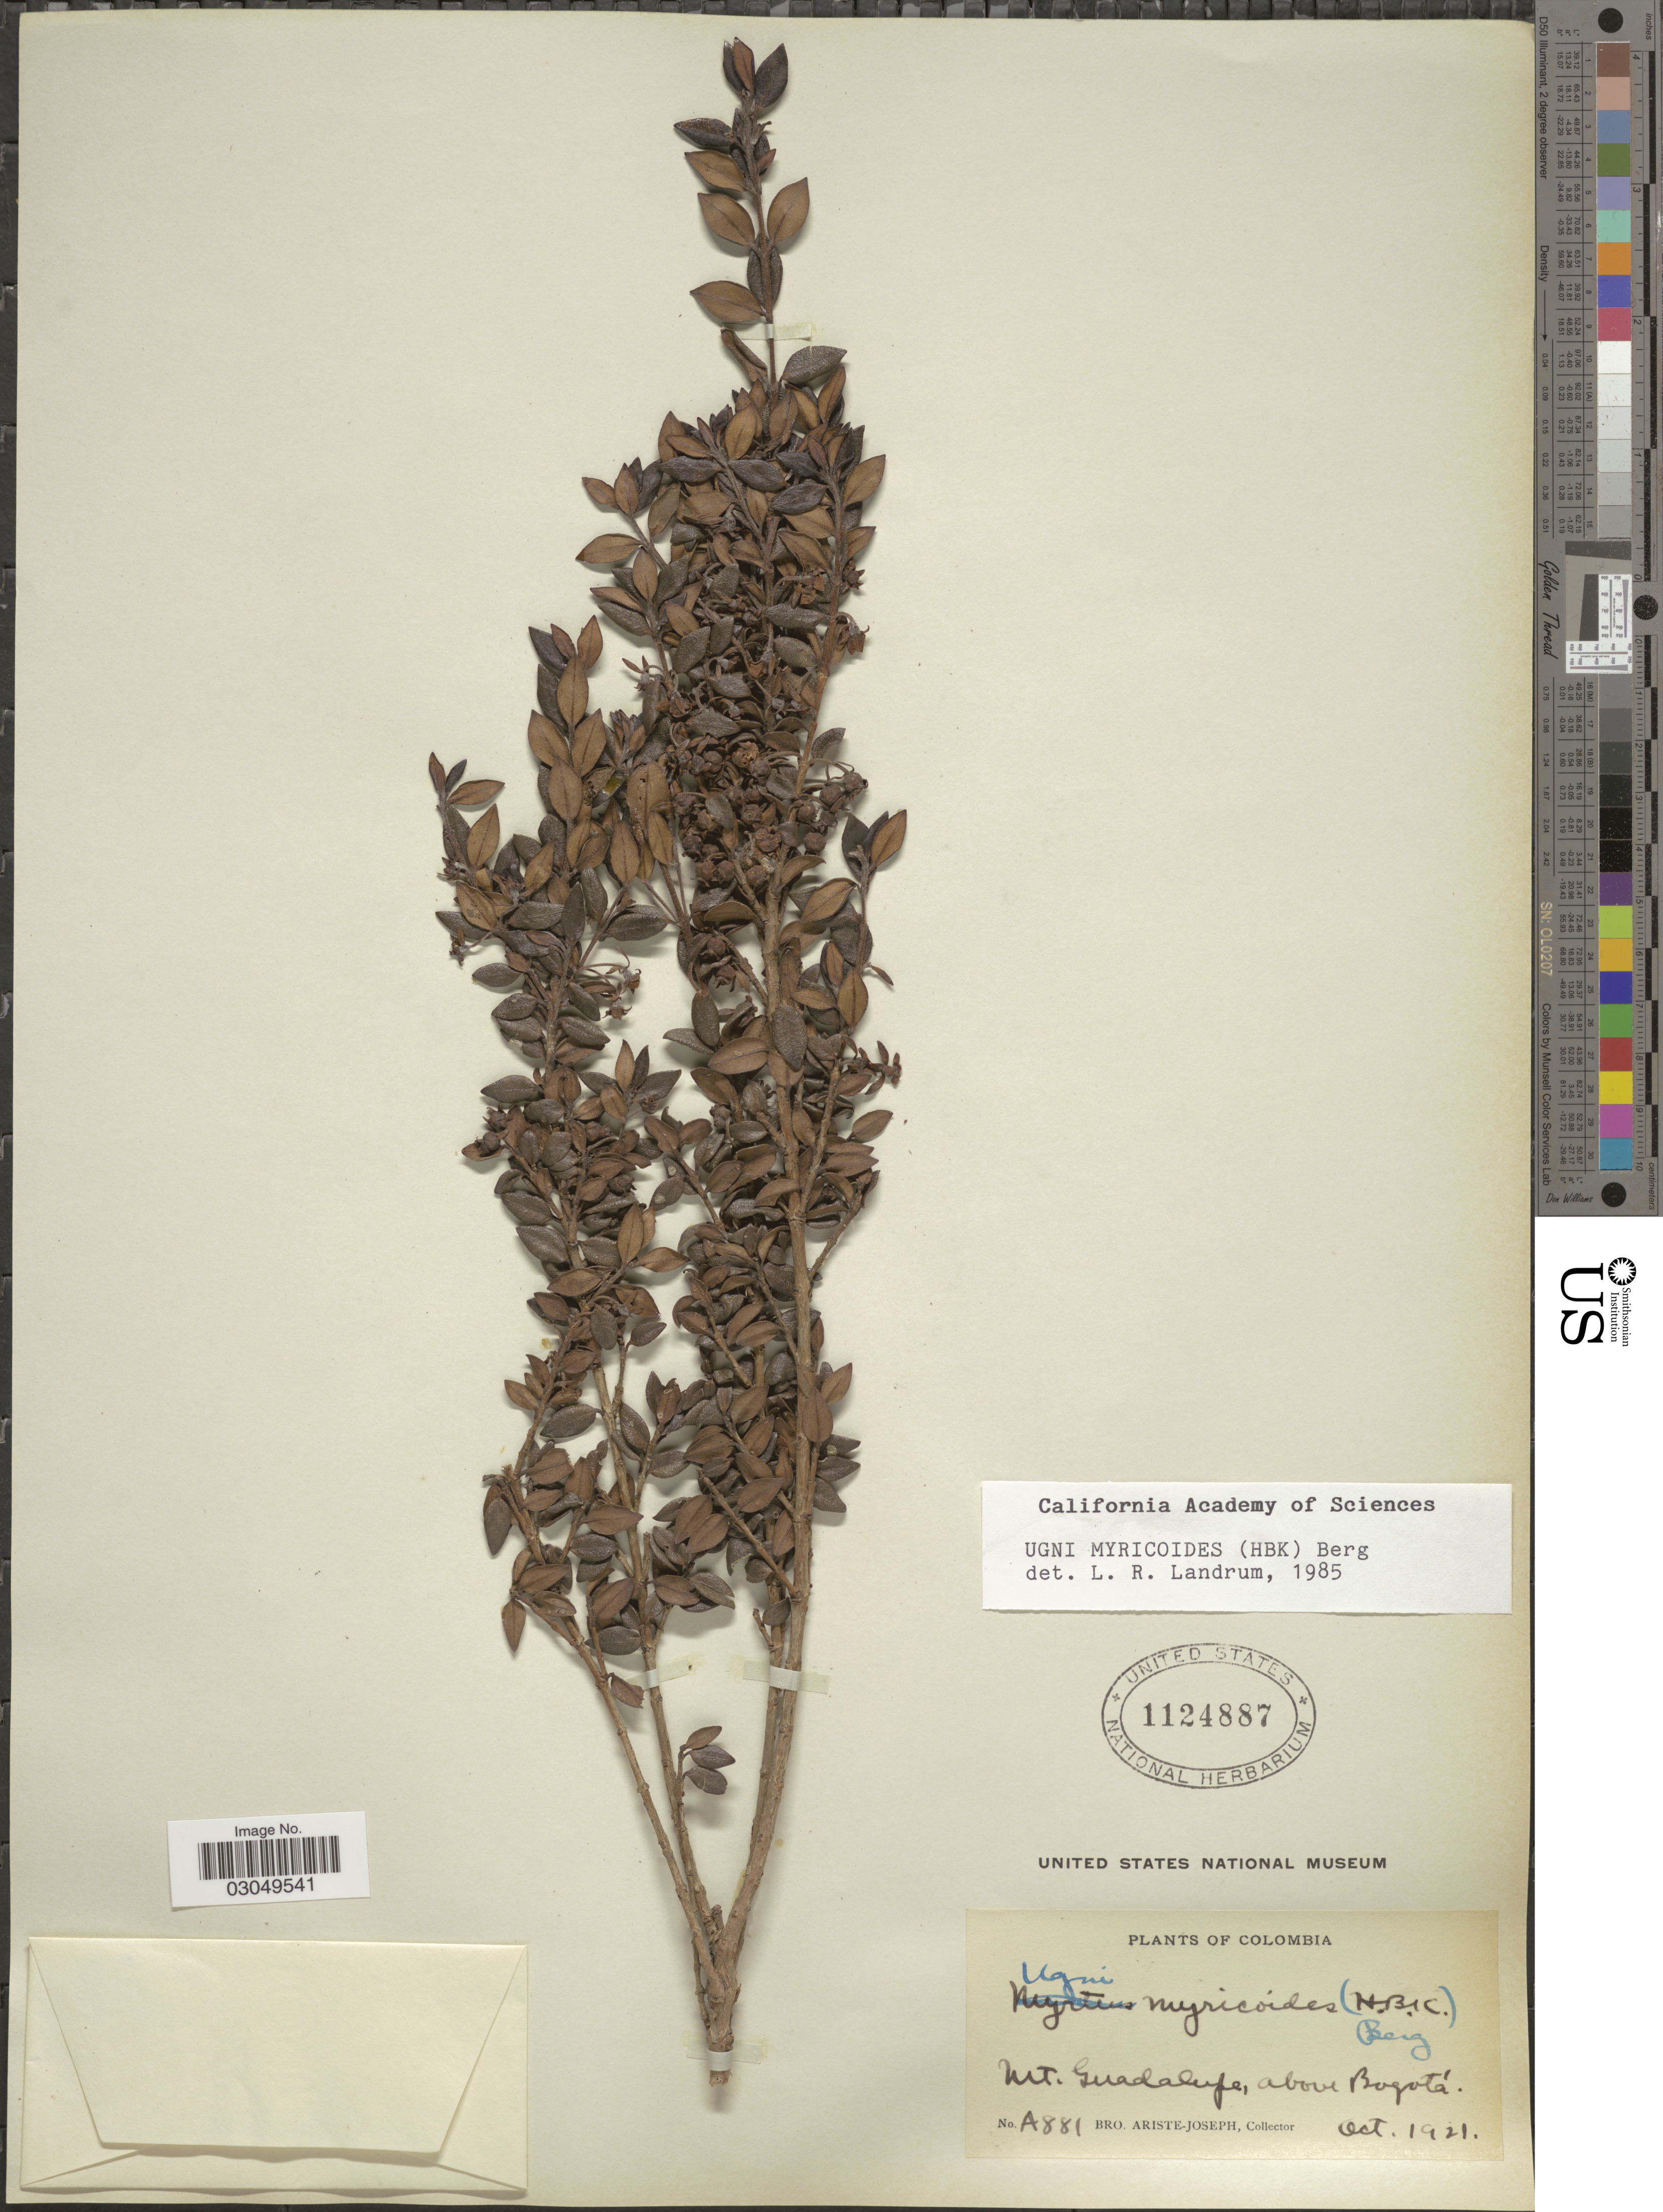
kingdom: Plantae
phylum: Tracheophyta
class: Magnoliopsida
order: Myrtales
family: Myrtaceae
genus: Ugni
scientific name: Ugni myricoides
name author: (Kunth) O. Berg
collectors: Bro. Ariste-Joseph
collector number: A881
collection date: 1921-10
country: Colombia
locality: Mt. Guadalupe, above Bogotá.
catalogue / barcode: US 1124887